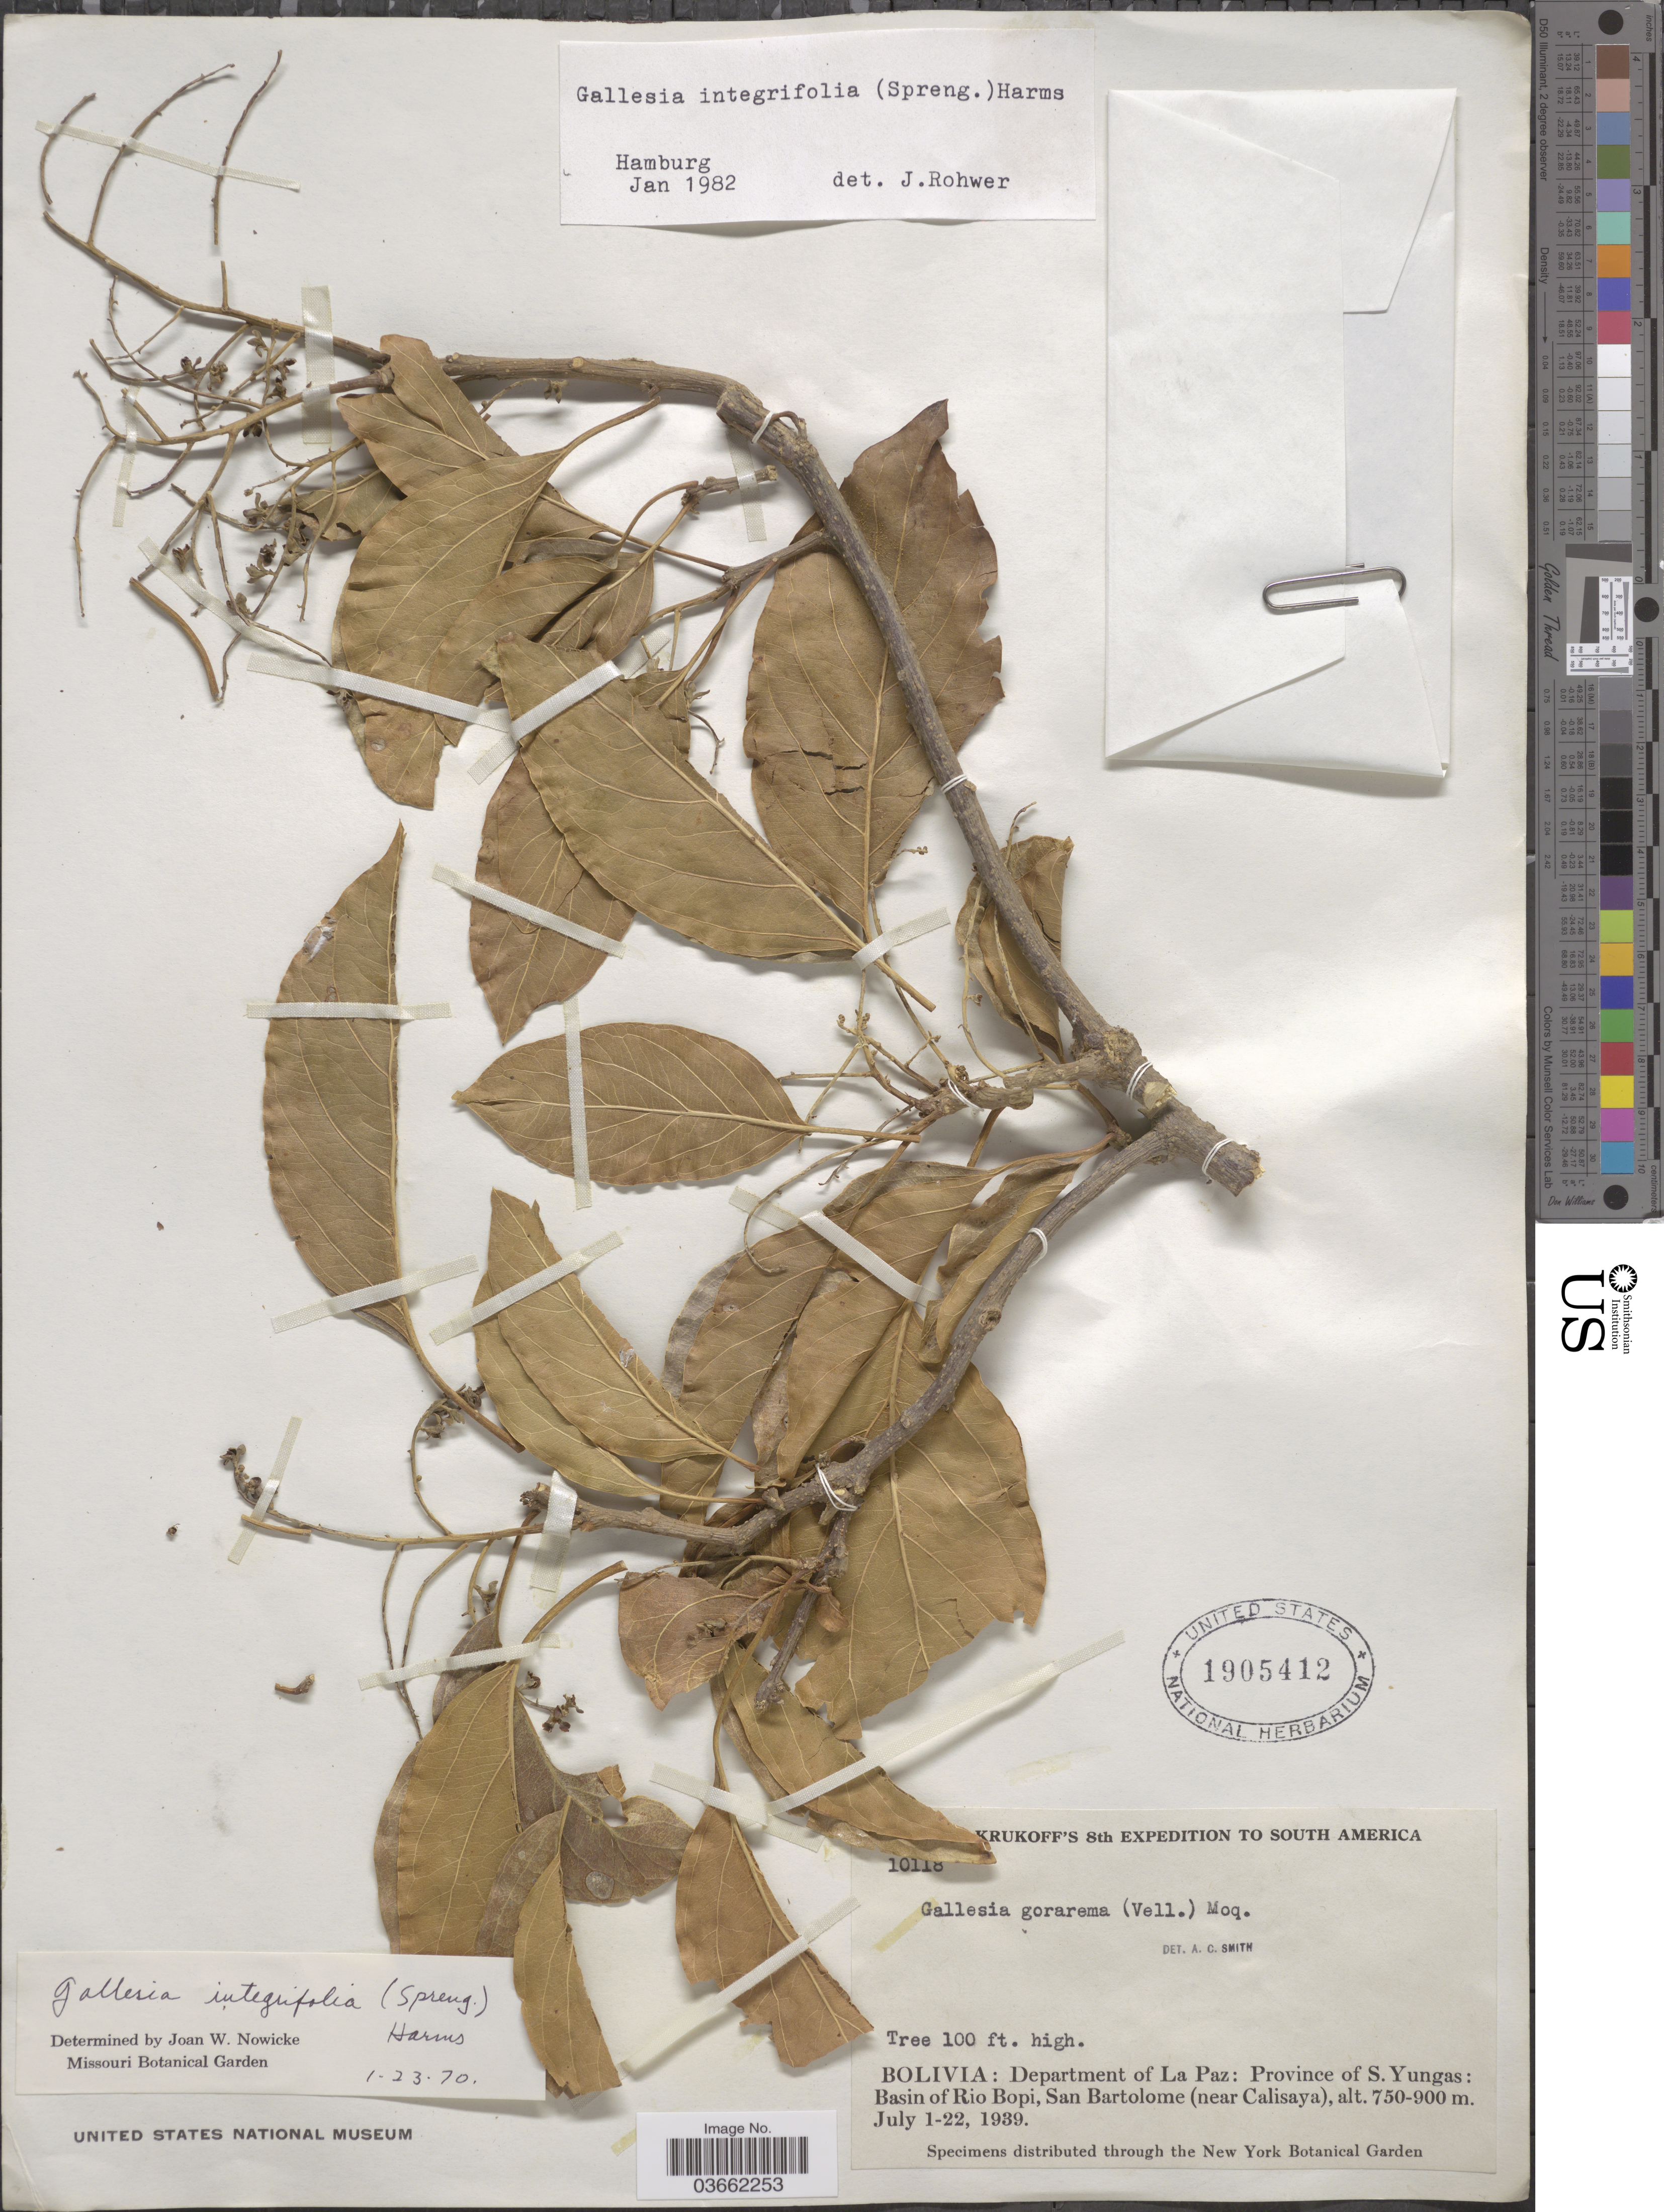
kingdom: Plantae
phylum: Tracheophyta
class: Magnoliopsida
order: Caryophyllales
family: Phytolaccaceae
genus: Gallesia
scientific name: Gallesia integrifolia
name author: (Spreng.) Harms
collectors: B. A. Krukoff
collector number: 10118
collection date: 1939-07-01/1939-07-22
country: Bolivia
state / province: La Paz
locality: Department of La Paz: Province of S. Yungas: Basin of Rio Bopi, San Bartolome (near Calisaya).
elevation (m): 750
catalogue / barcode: US 1905412